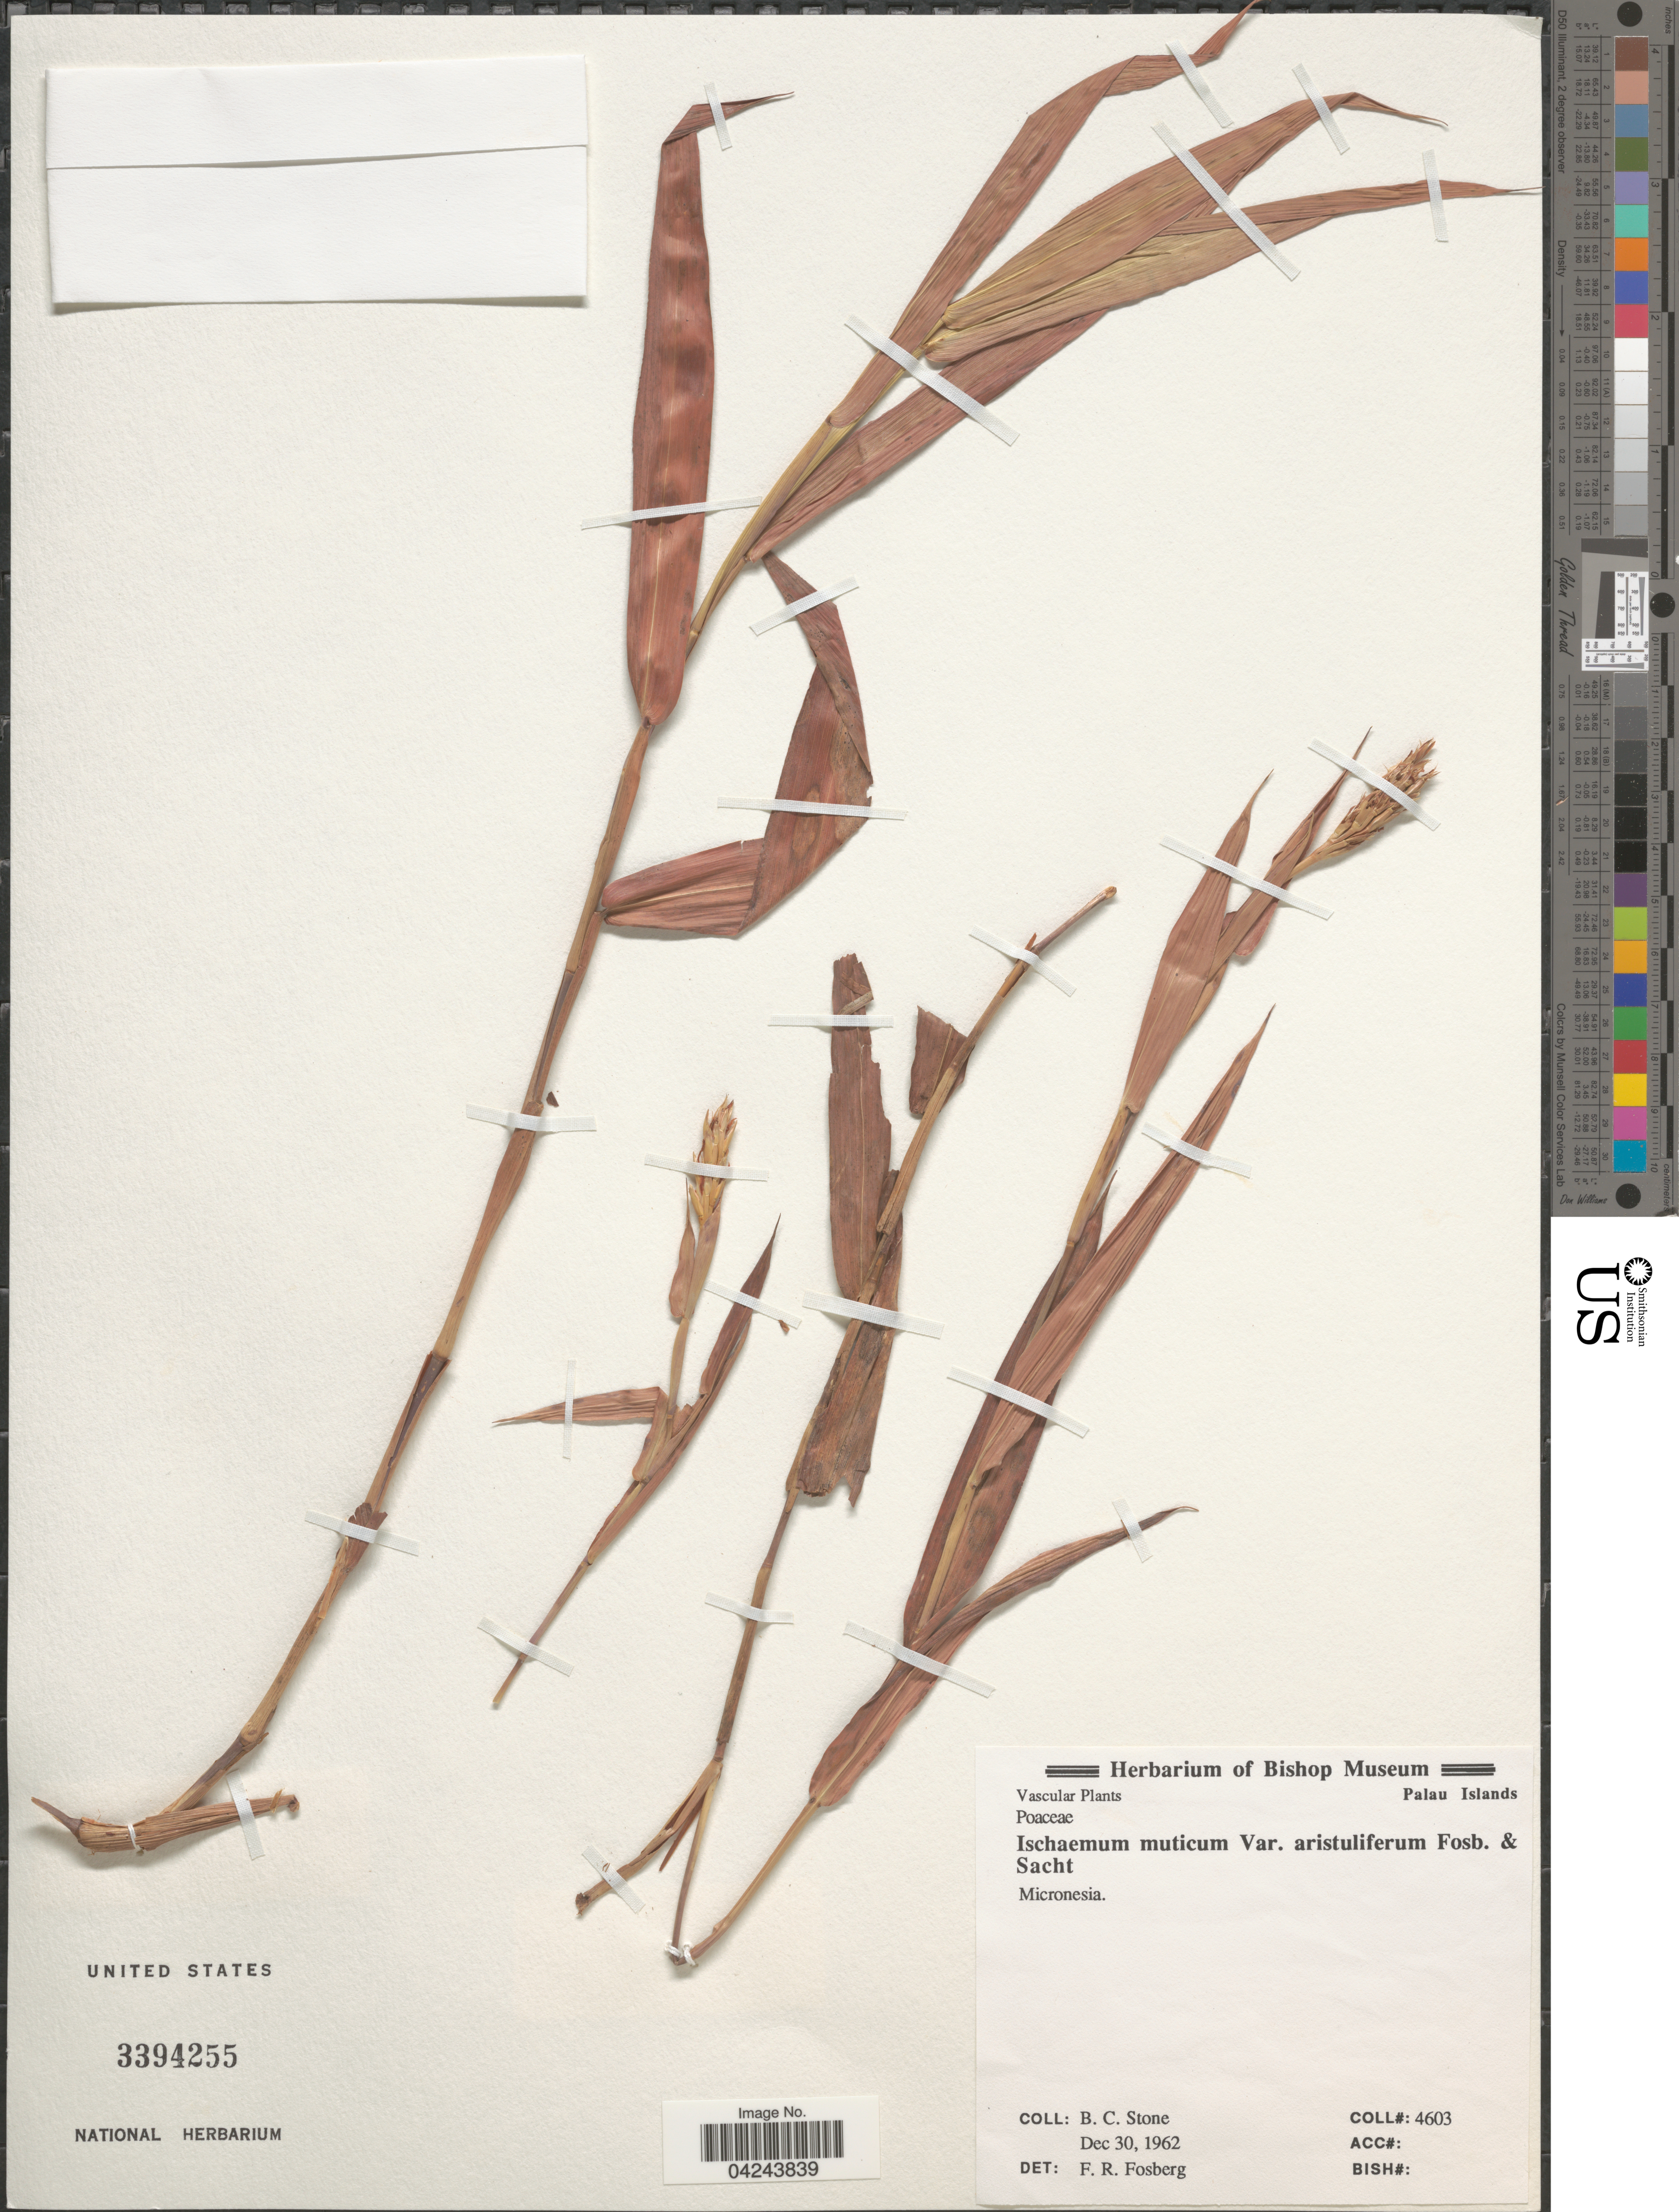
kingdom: Plantae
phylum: Tracheophyta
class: Liliopsida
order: Poales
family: Poaceae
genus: Ischaemum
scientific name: Ischaemum muticum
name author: L.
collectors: B. C. Stone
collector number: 4603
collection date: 1962-12-30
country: Palau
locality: Palau Islands. Micronesia.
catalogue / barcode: US 3394255